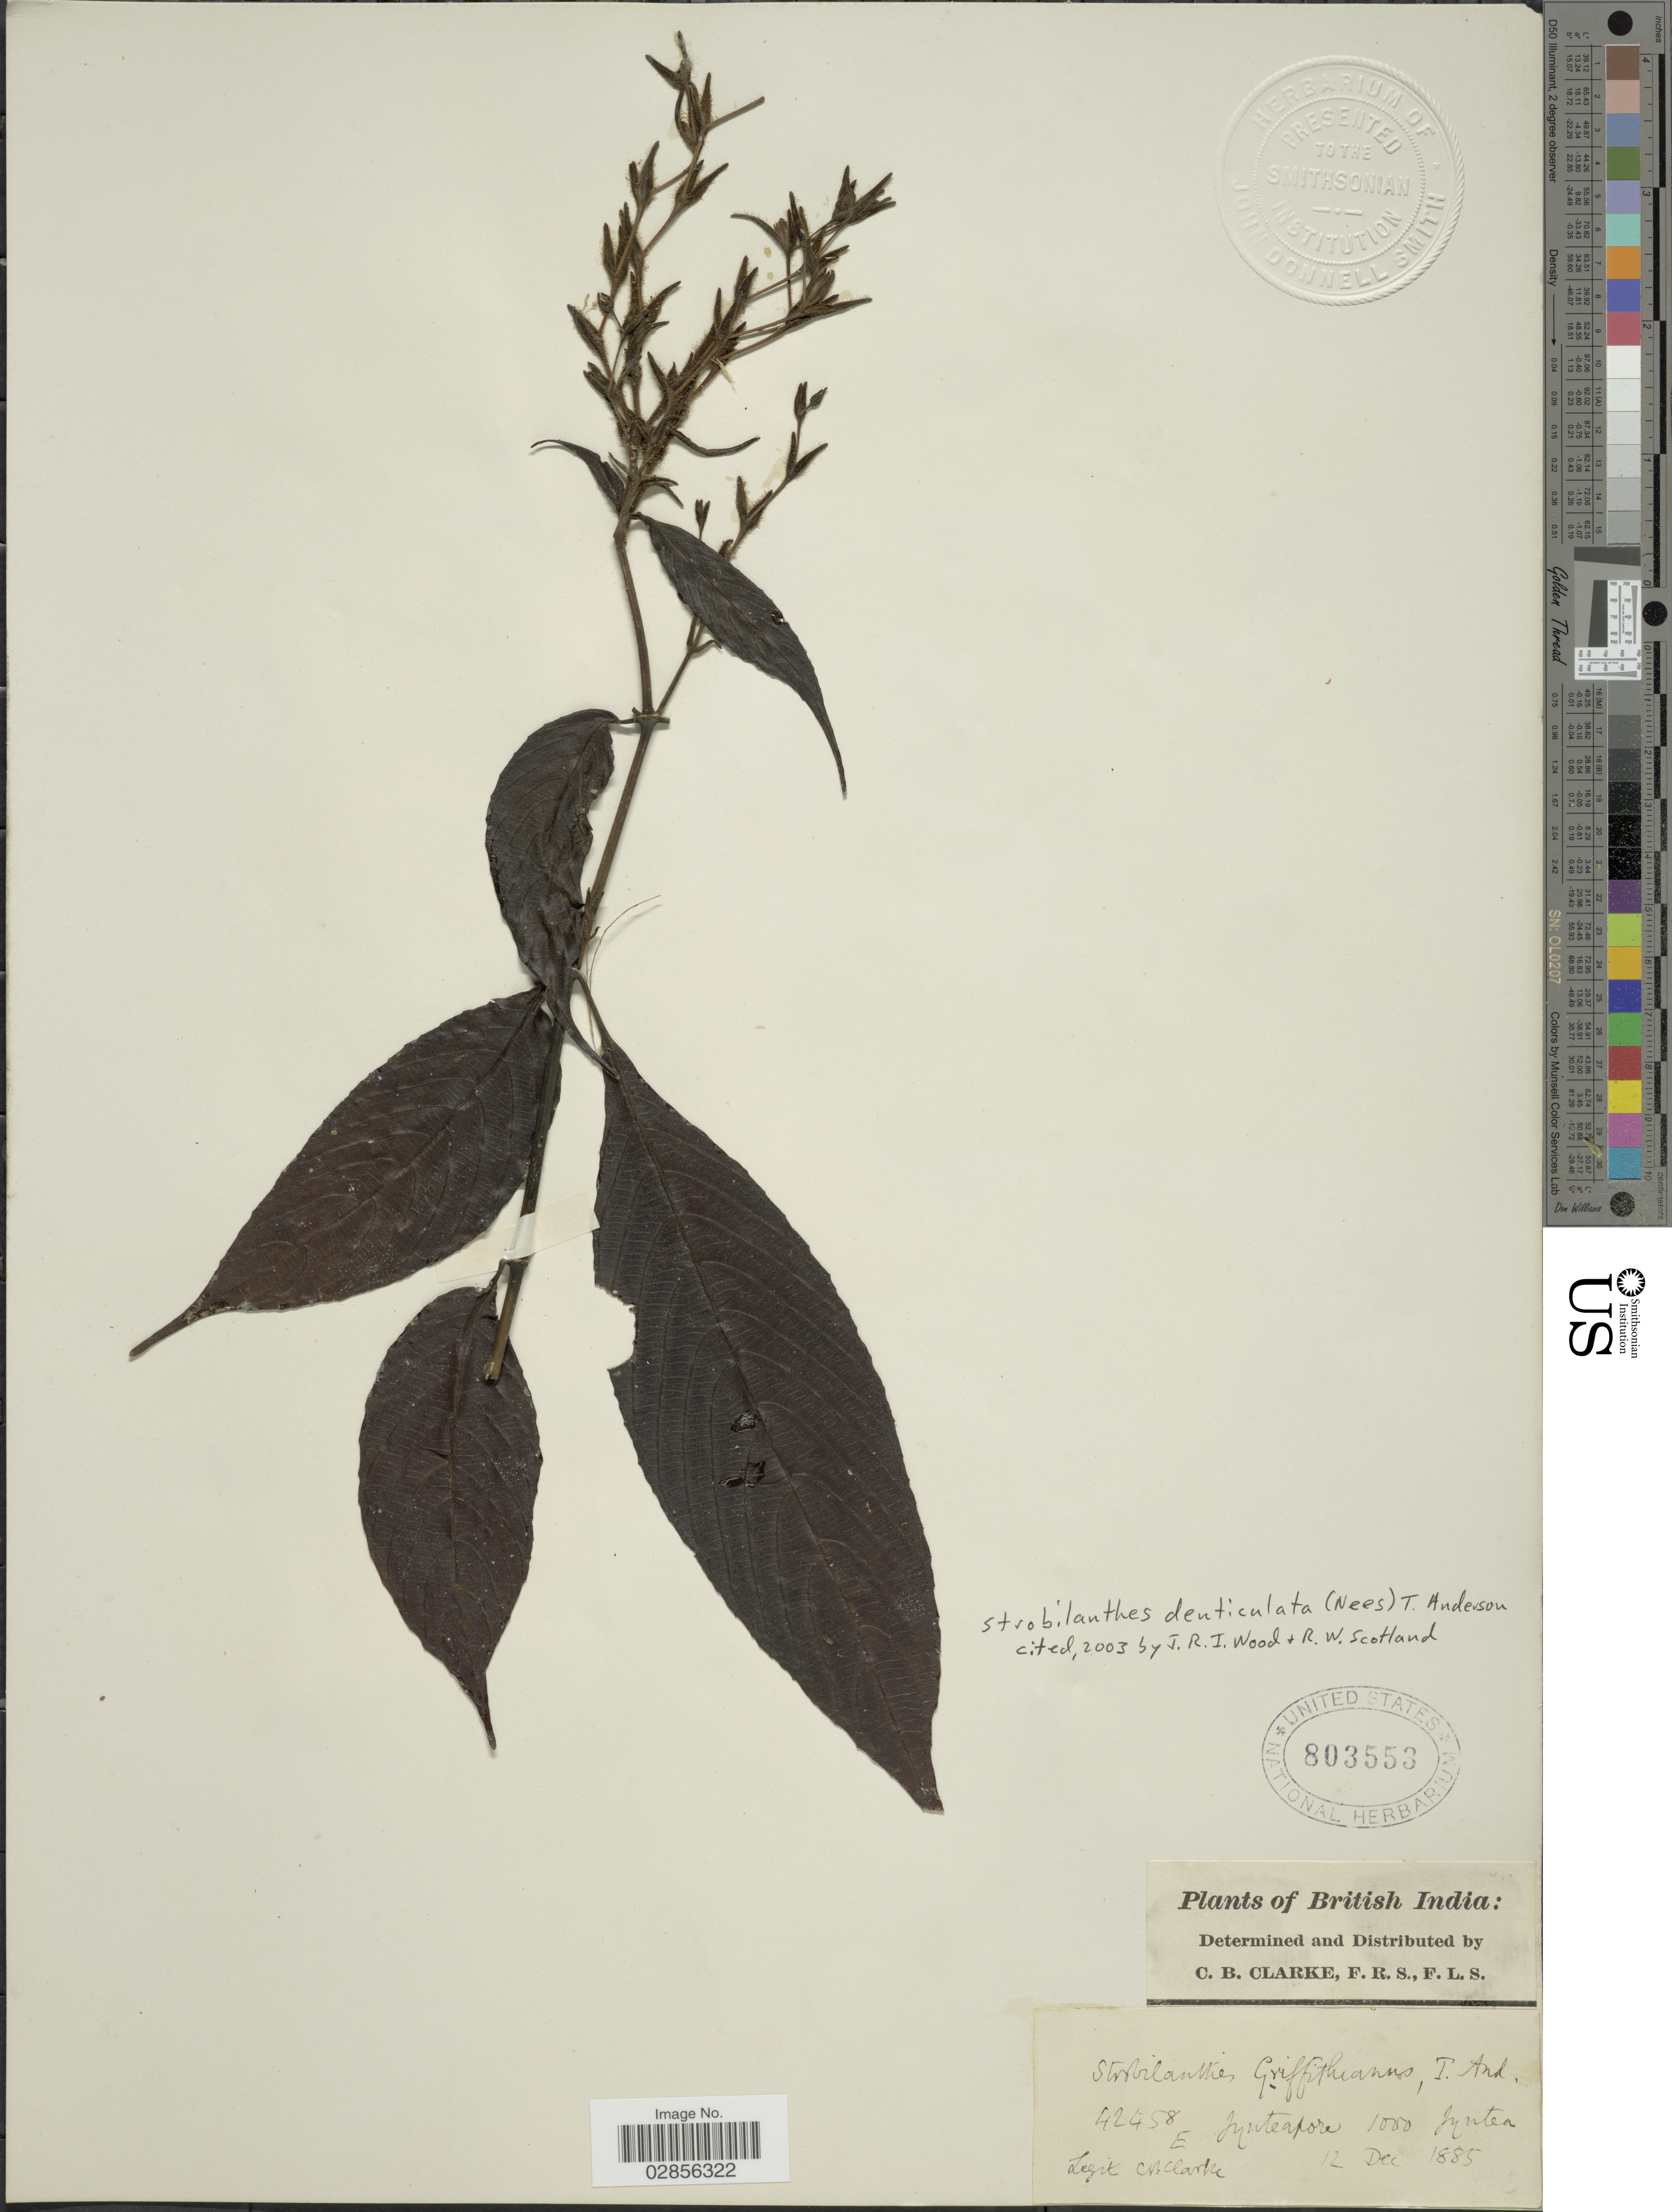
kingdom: Plantae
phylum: Tracheophyta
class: Magnoliopsida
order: Lamiales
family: Acanthaceae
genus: Strobilanthes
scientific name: Strobilanthes denticulata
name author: T. Anderson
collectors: C. B. Clarke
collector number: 42458E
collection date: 1885-12-12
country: India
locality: British India. Jynteapore, Jyntea.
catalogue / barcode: US 803553